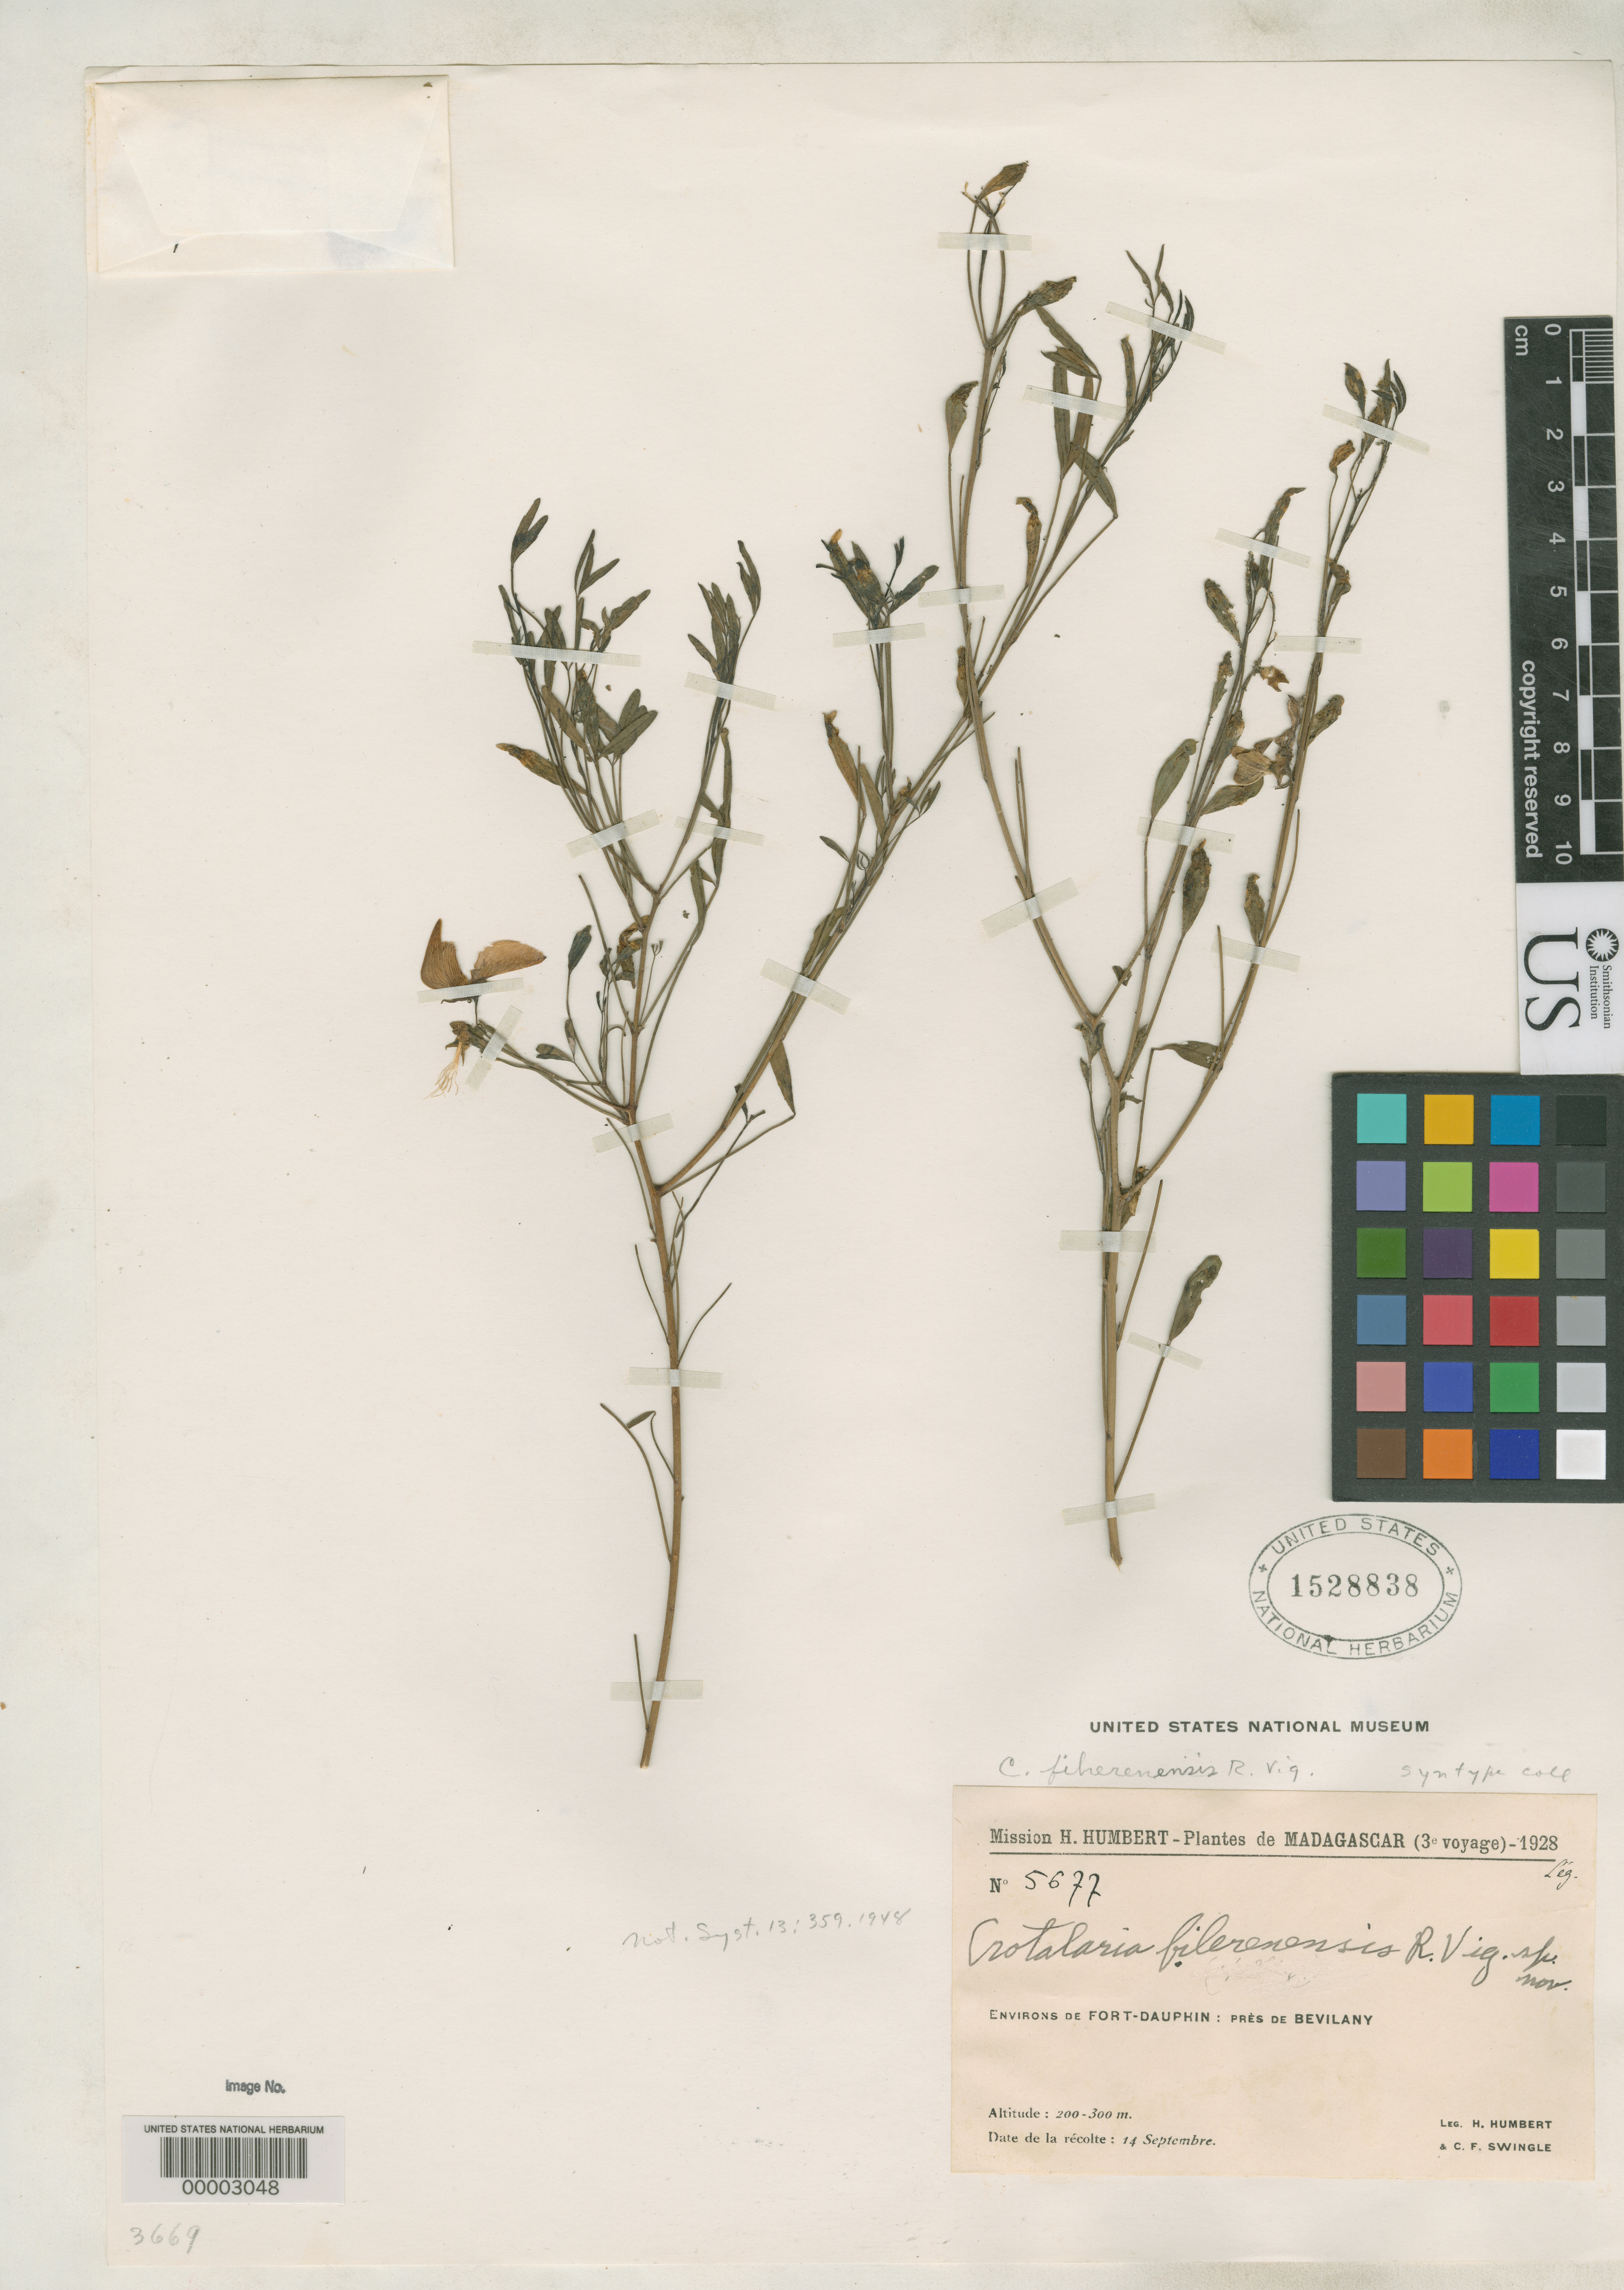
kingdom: Plantae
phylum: Tracheophyta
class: Magnoliopsida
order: Fabales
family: Fabaceae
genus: Crotalaria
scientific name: Crotalaria filerensis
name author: R. Vig.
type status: Isosyntype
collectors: H. Humbert & C. Swingle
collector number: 5677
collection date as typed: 14 Sep 1928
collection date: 1928-09-14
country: Madagascar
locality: Fort-Dauphin, near Bevilany.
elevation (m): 200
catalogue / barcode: US 1528838